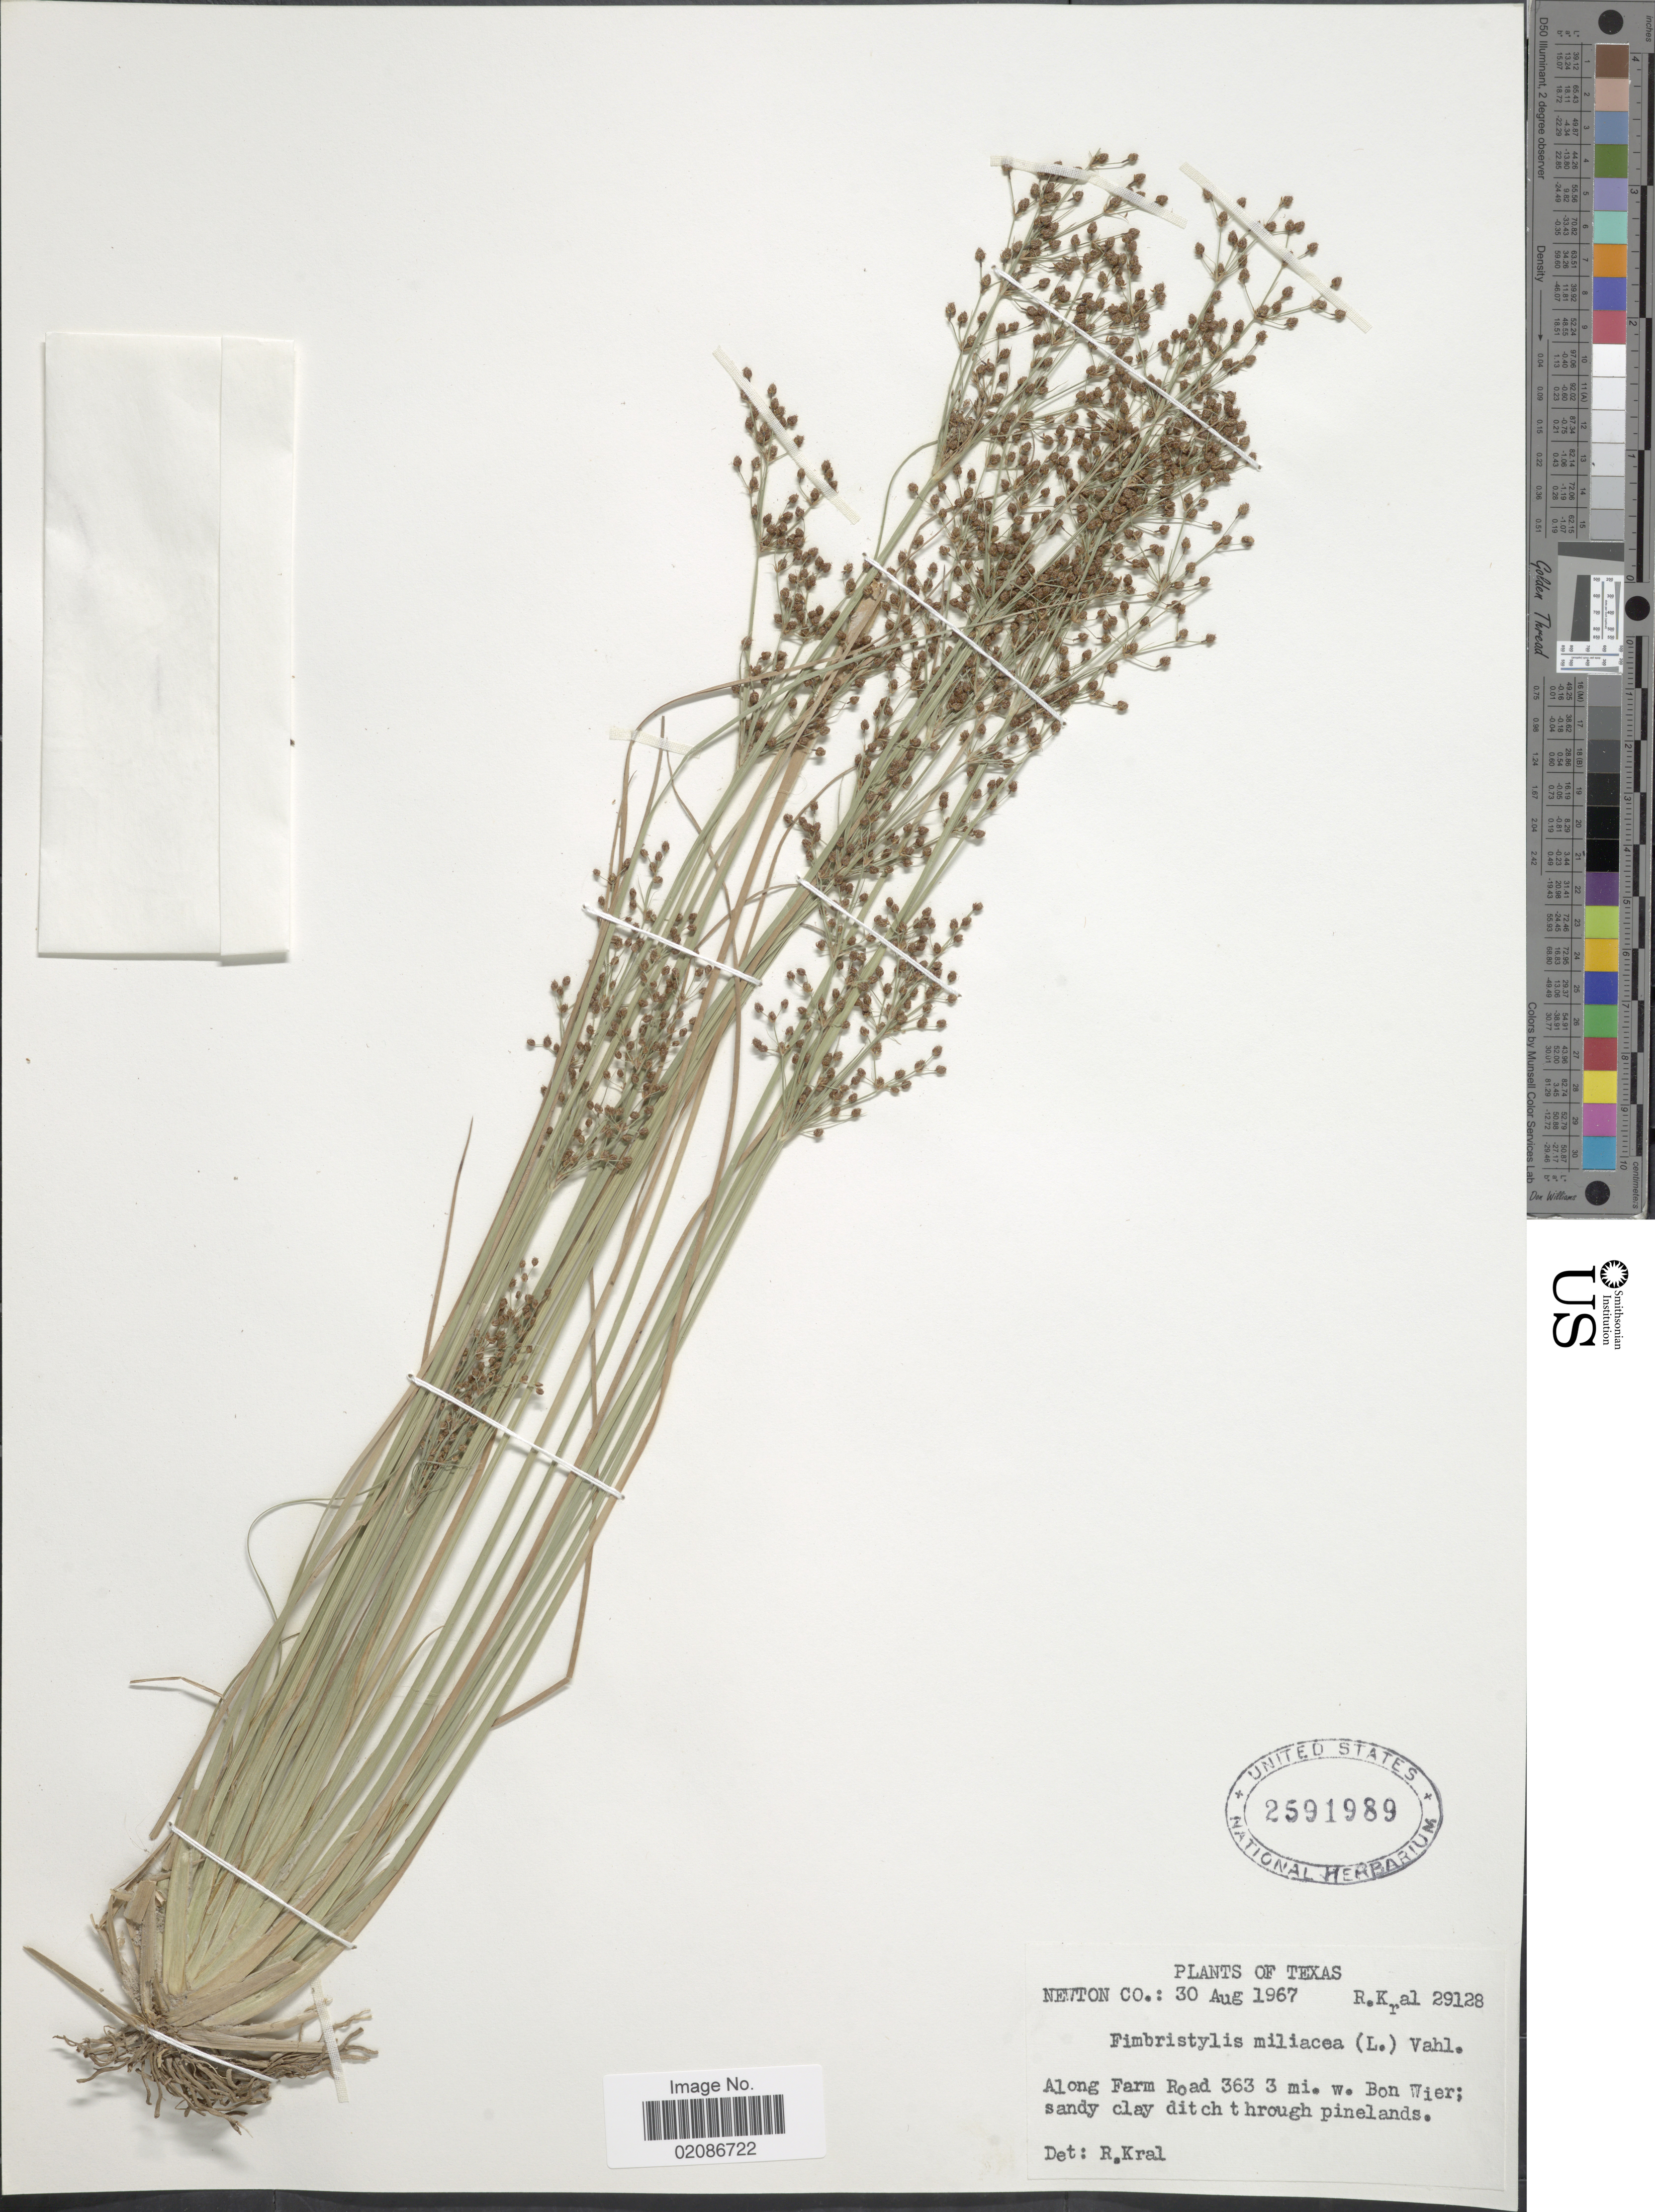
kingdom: Plantae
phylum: Tracheophyta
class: Liliopsida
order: Poales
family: Cyperaceae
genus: Fimbristylis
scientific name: Fimbristylis littoralis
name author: Gaudich.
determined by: Strong, M. T., (US), Smithsonian Institution - National Museum of Natural History (UNITED STATES)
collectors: R. Kral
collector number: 29128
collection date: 1967-08-30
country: United States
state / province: Texas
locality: Newton Co.: Along Farm Road 363 3 mi. w. Bon Wier; sandy clay ditch through pinelands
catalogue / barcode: US 2591989